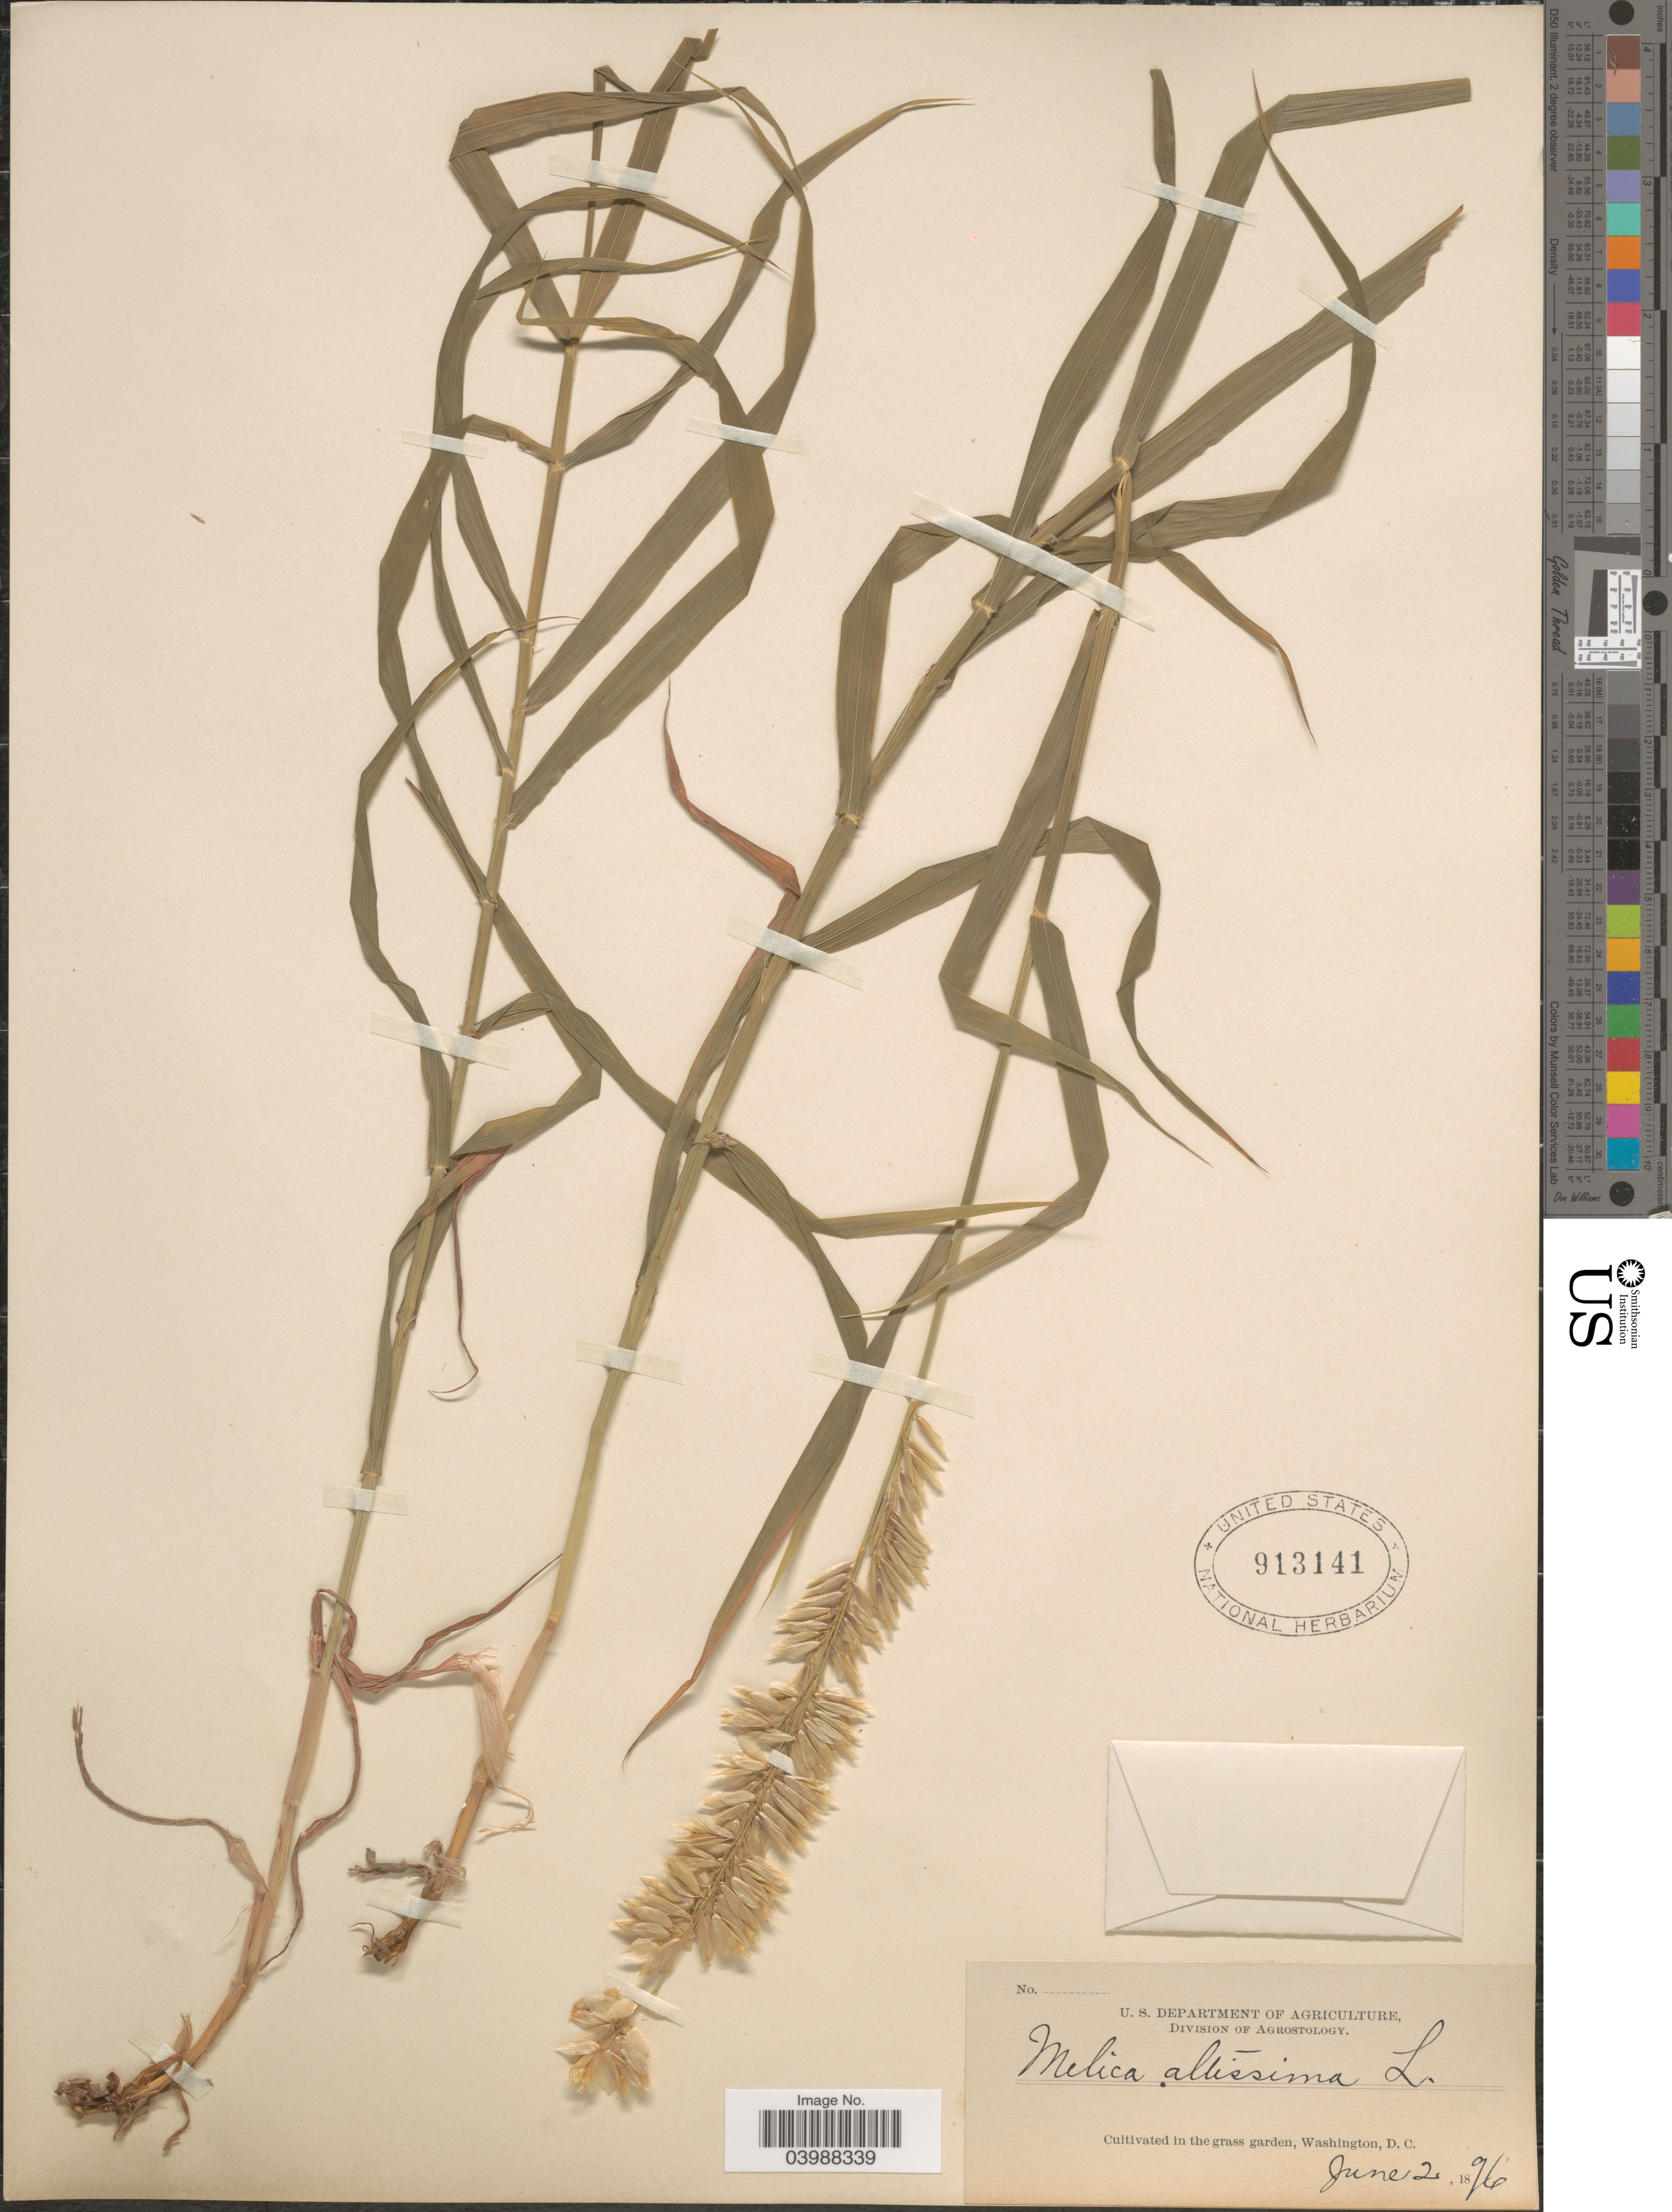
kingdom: Plantae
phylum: Tracheophyta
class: Liliopsida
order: Poales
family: Poaceae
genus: Melica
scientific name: Melica altissima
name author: L.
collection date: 1896-06-02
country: United States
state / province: District of Columbia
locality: Cultivated in the grass garden, Washington, D.C.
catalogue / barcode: US 913141